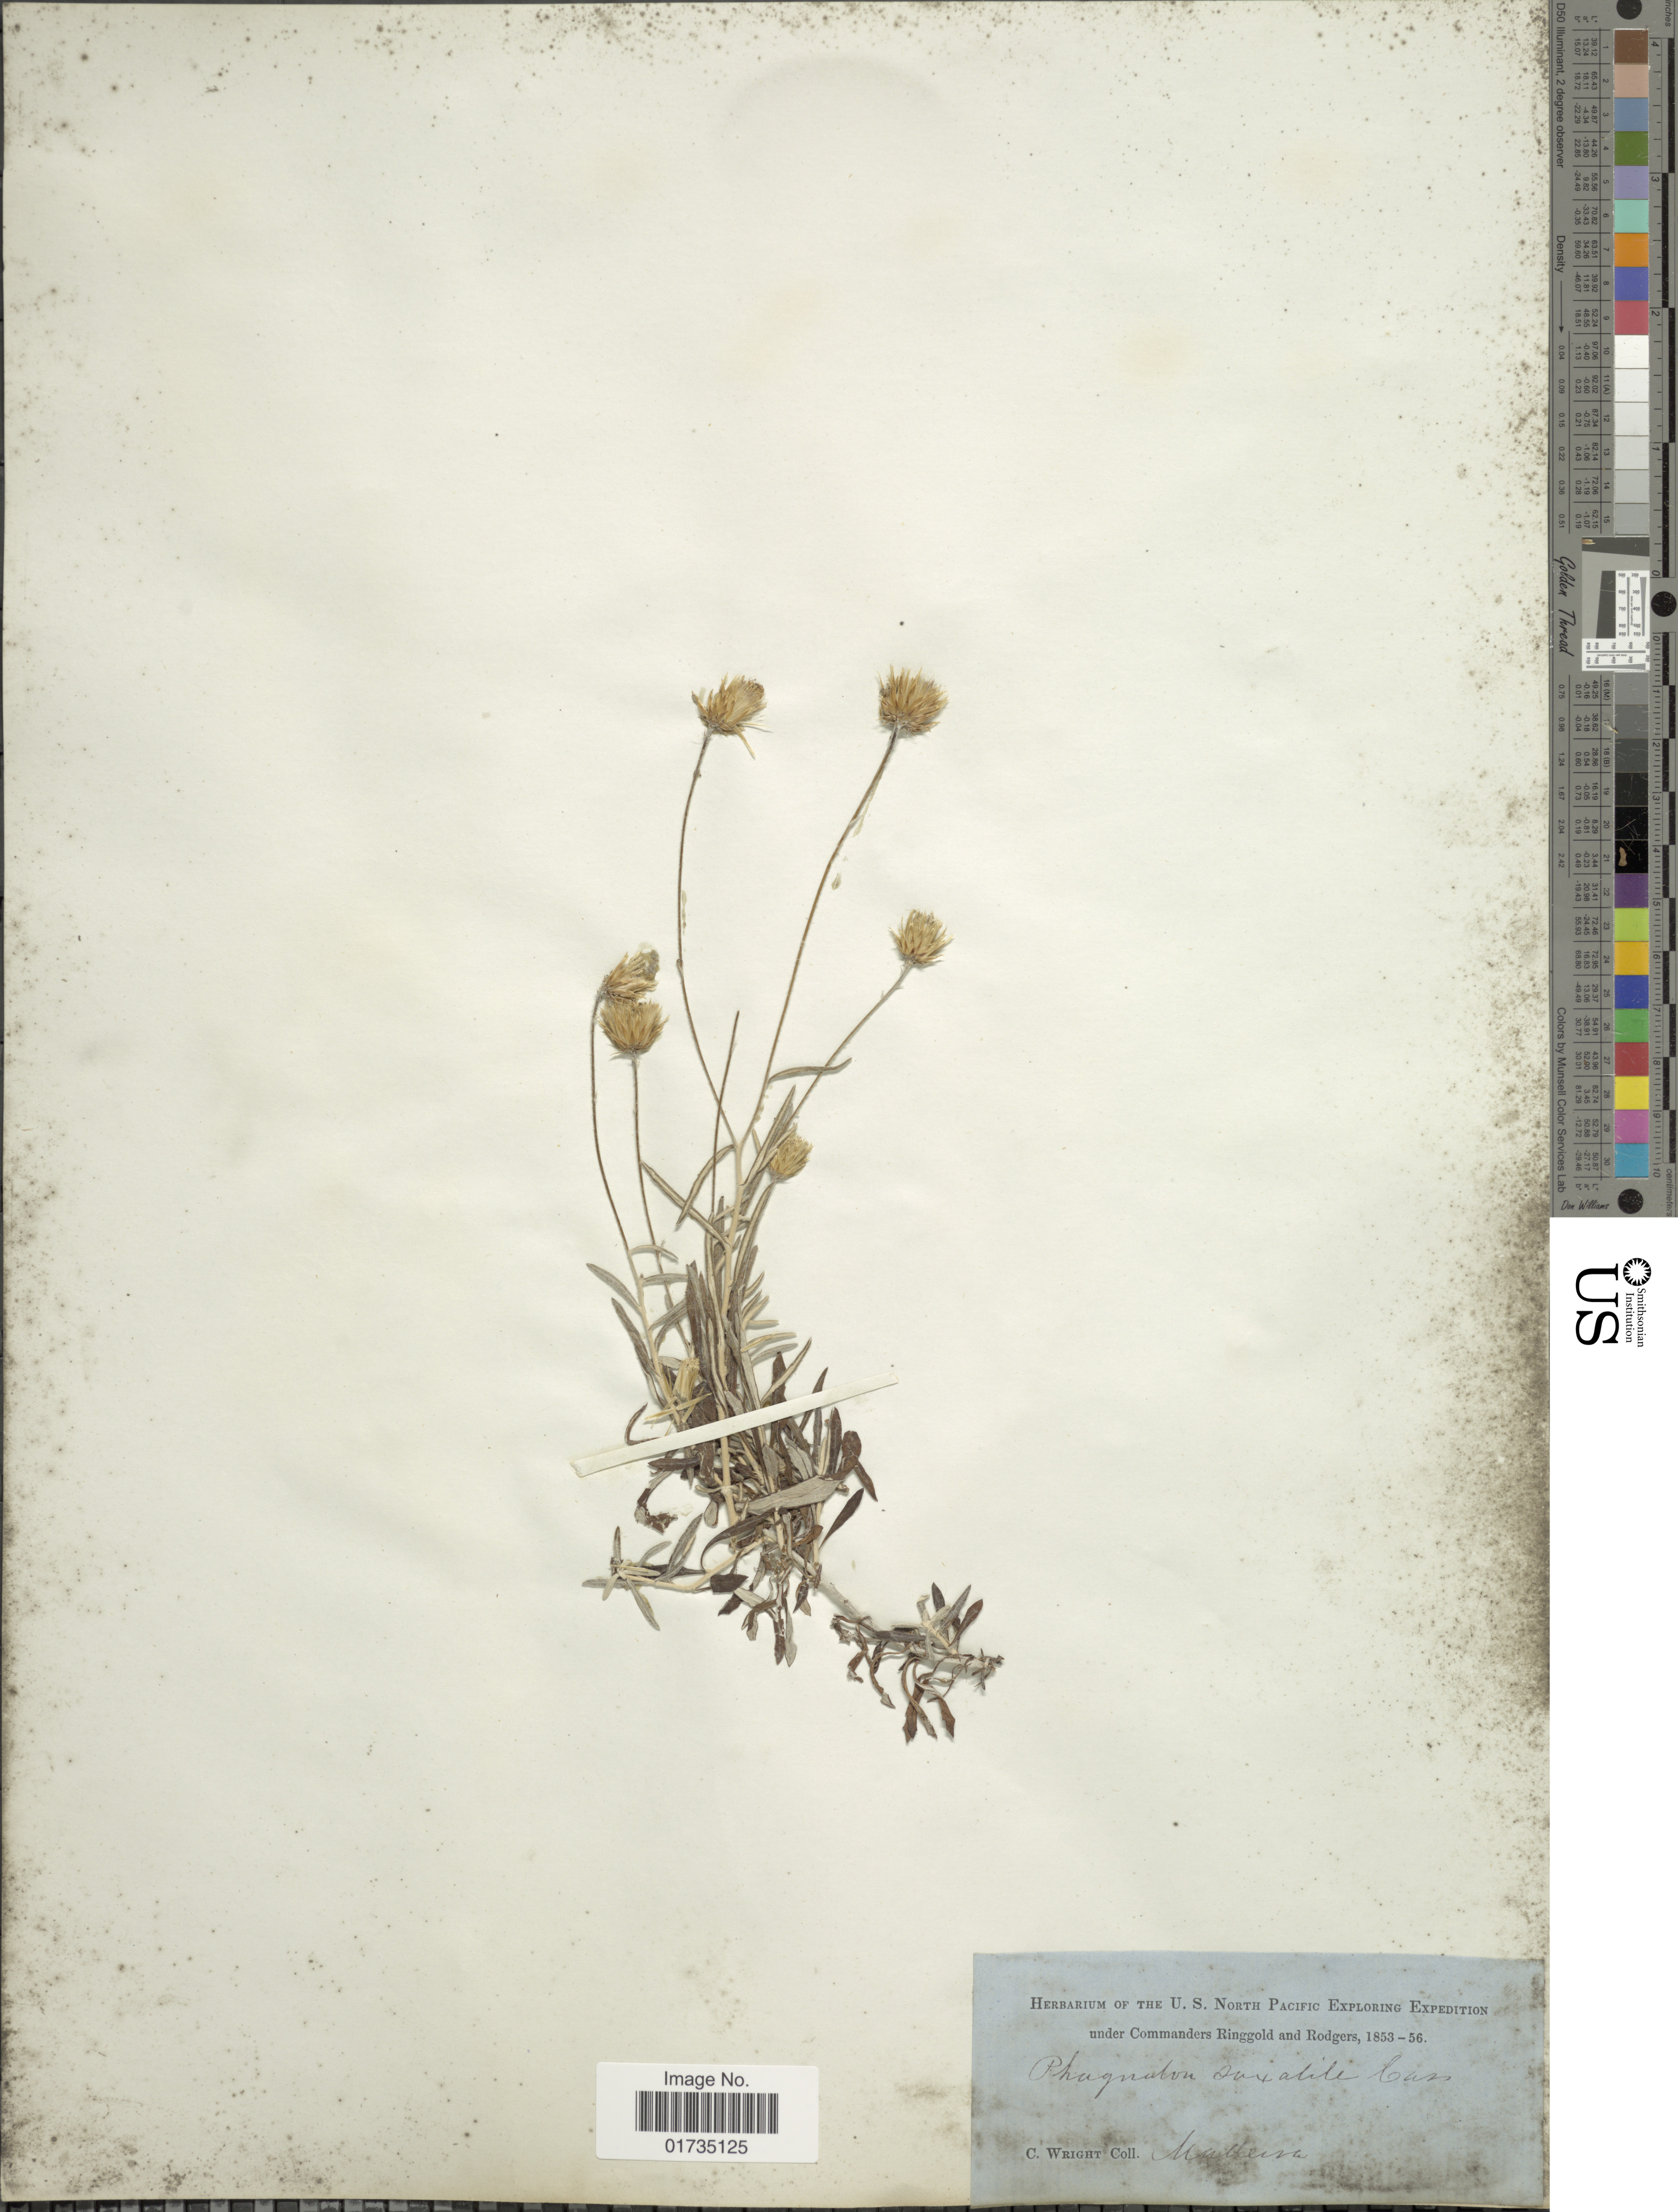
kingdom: Plantae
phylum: Tracheophyta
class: Magnoliopsida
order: Asterales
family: Asteraceae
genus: Phagnalon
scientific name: Phagnalon saxatile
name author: Cass.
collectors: C. Wright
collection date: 1853/1856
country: Portugal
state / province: Madeira (Aut. Reg.)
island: Madeira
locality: Mallera